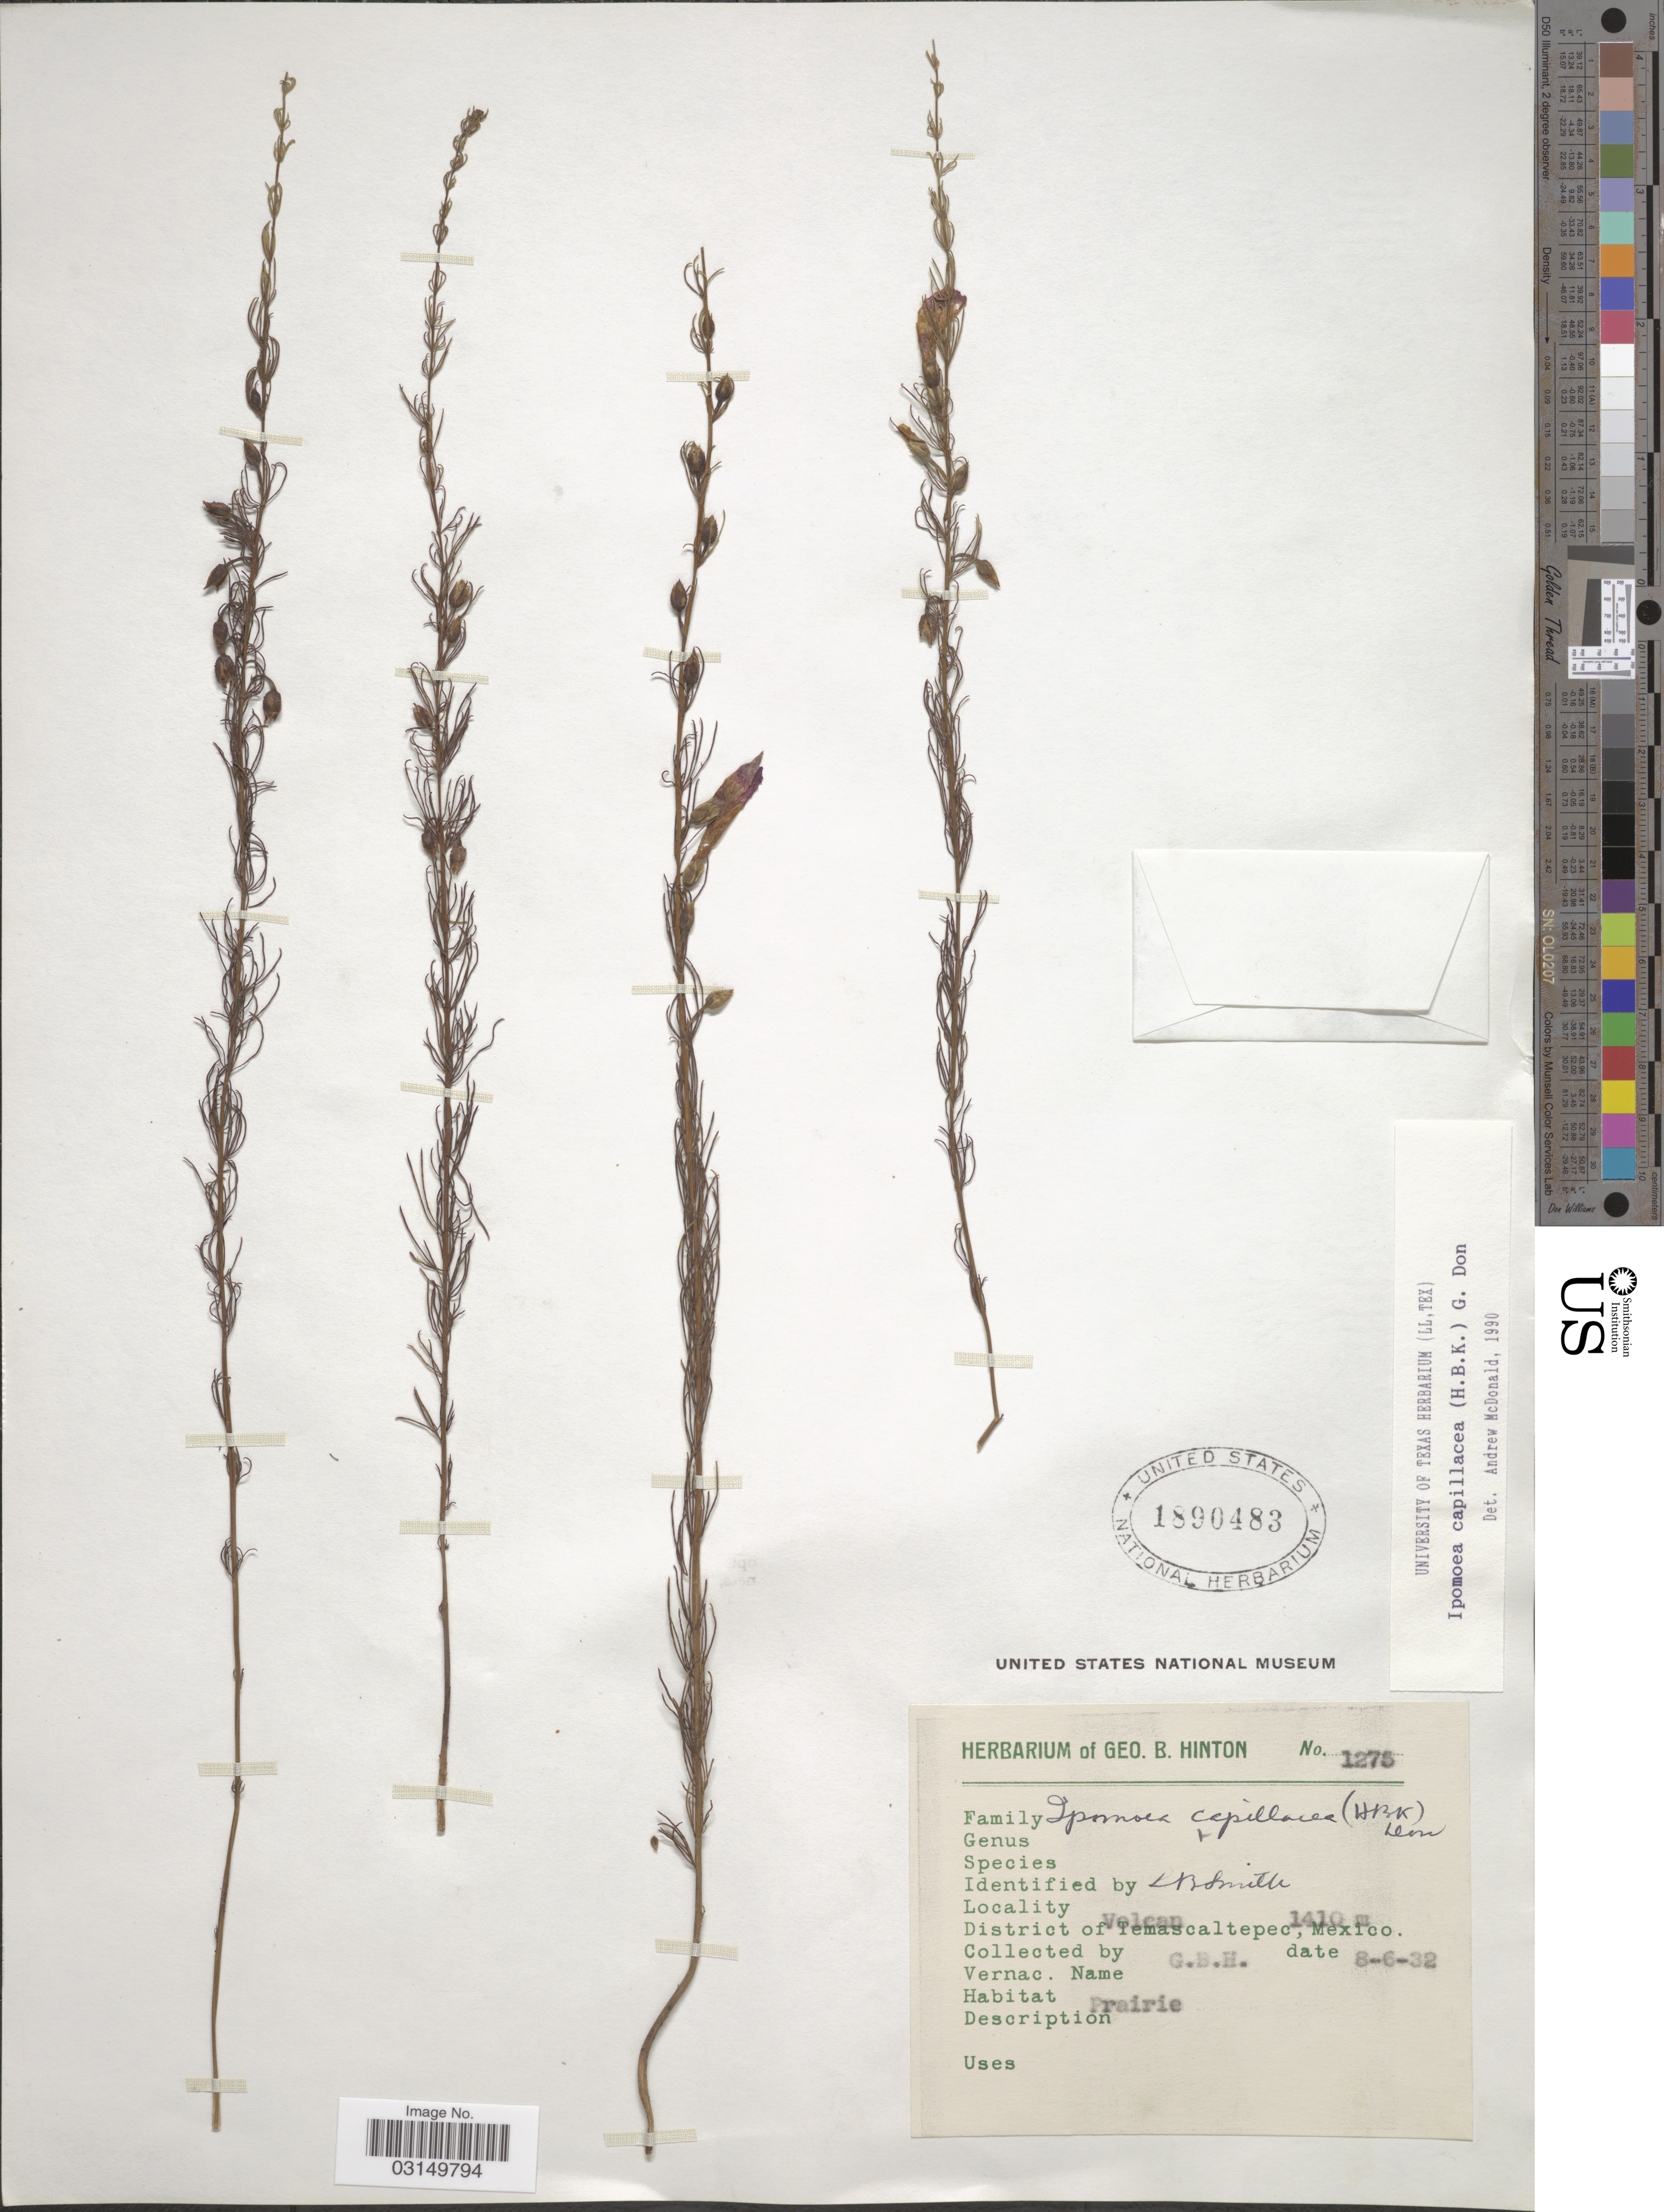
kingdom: Plantae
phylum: Tracheophyta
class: Magnoliopsida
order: Solanales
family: Convolvulaceae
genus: Ipomoea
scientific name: Ipomoea capillacea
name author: (Kunth) G. Don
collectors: G. B. Hinton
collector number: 1275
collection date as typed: Transcribed d/m/y: 8/6/32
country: Mexico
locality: Volcan, District of Temascaltepec.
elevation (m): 1410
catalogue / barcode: US 1890483